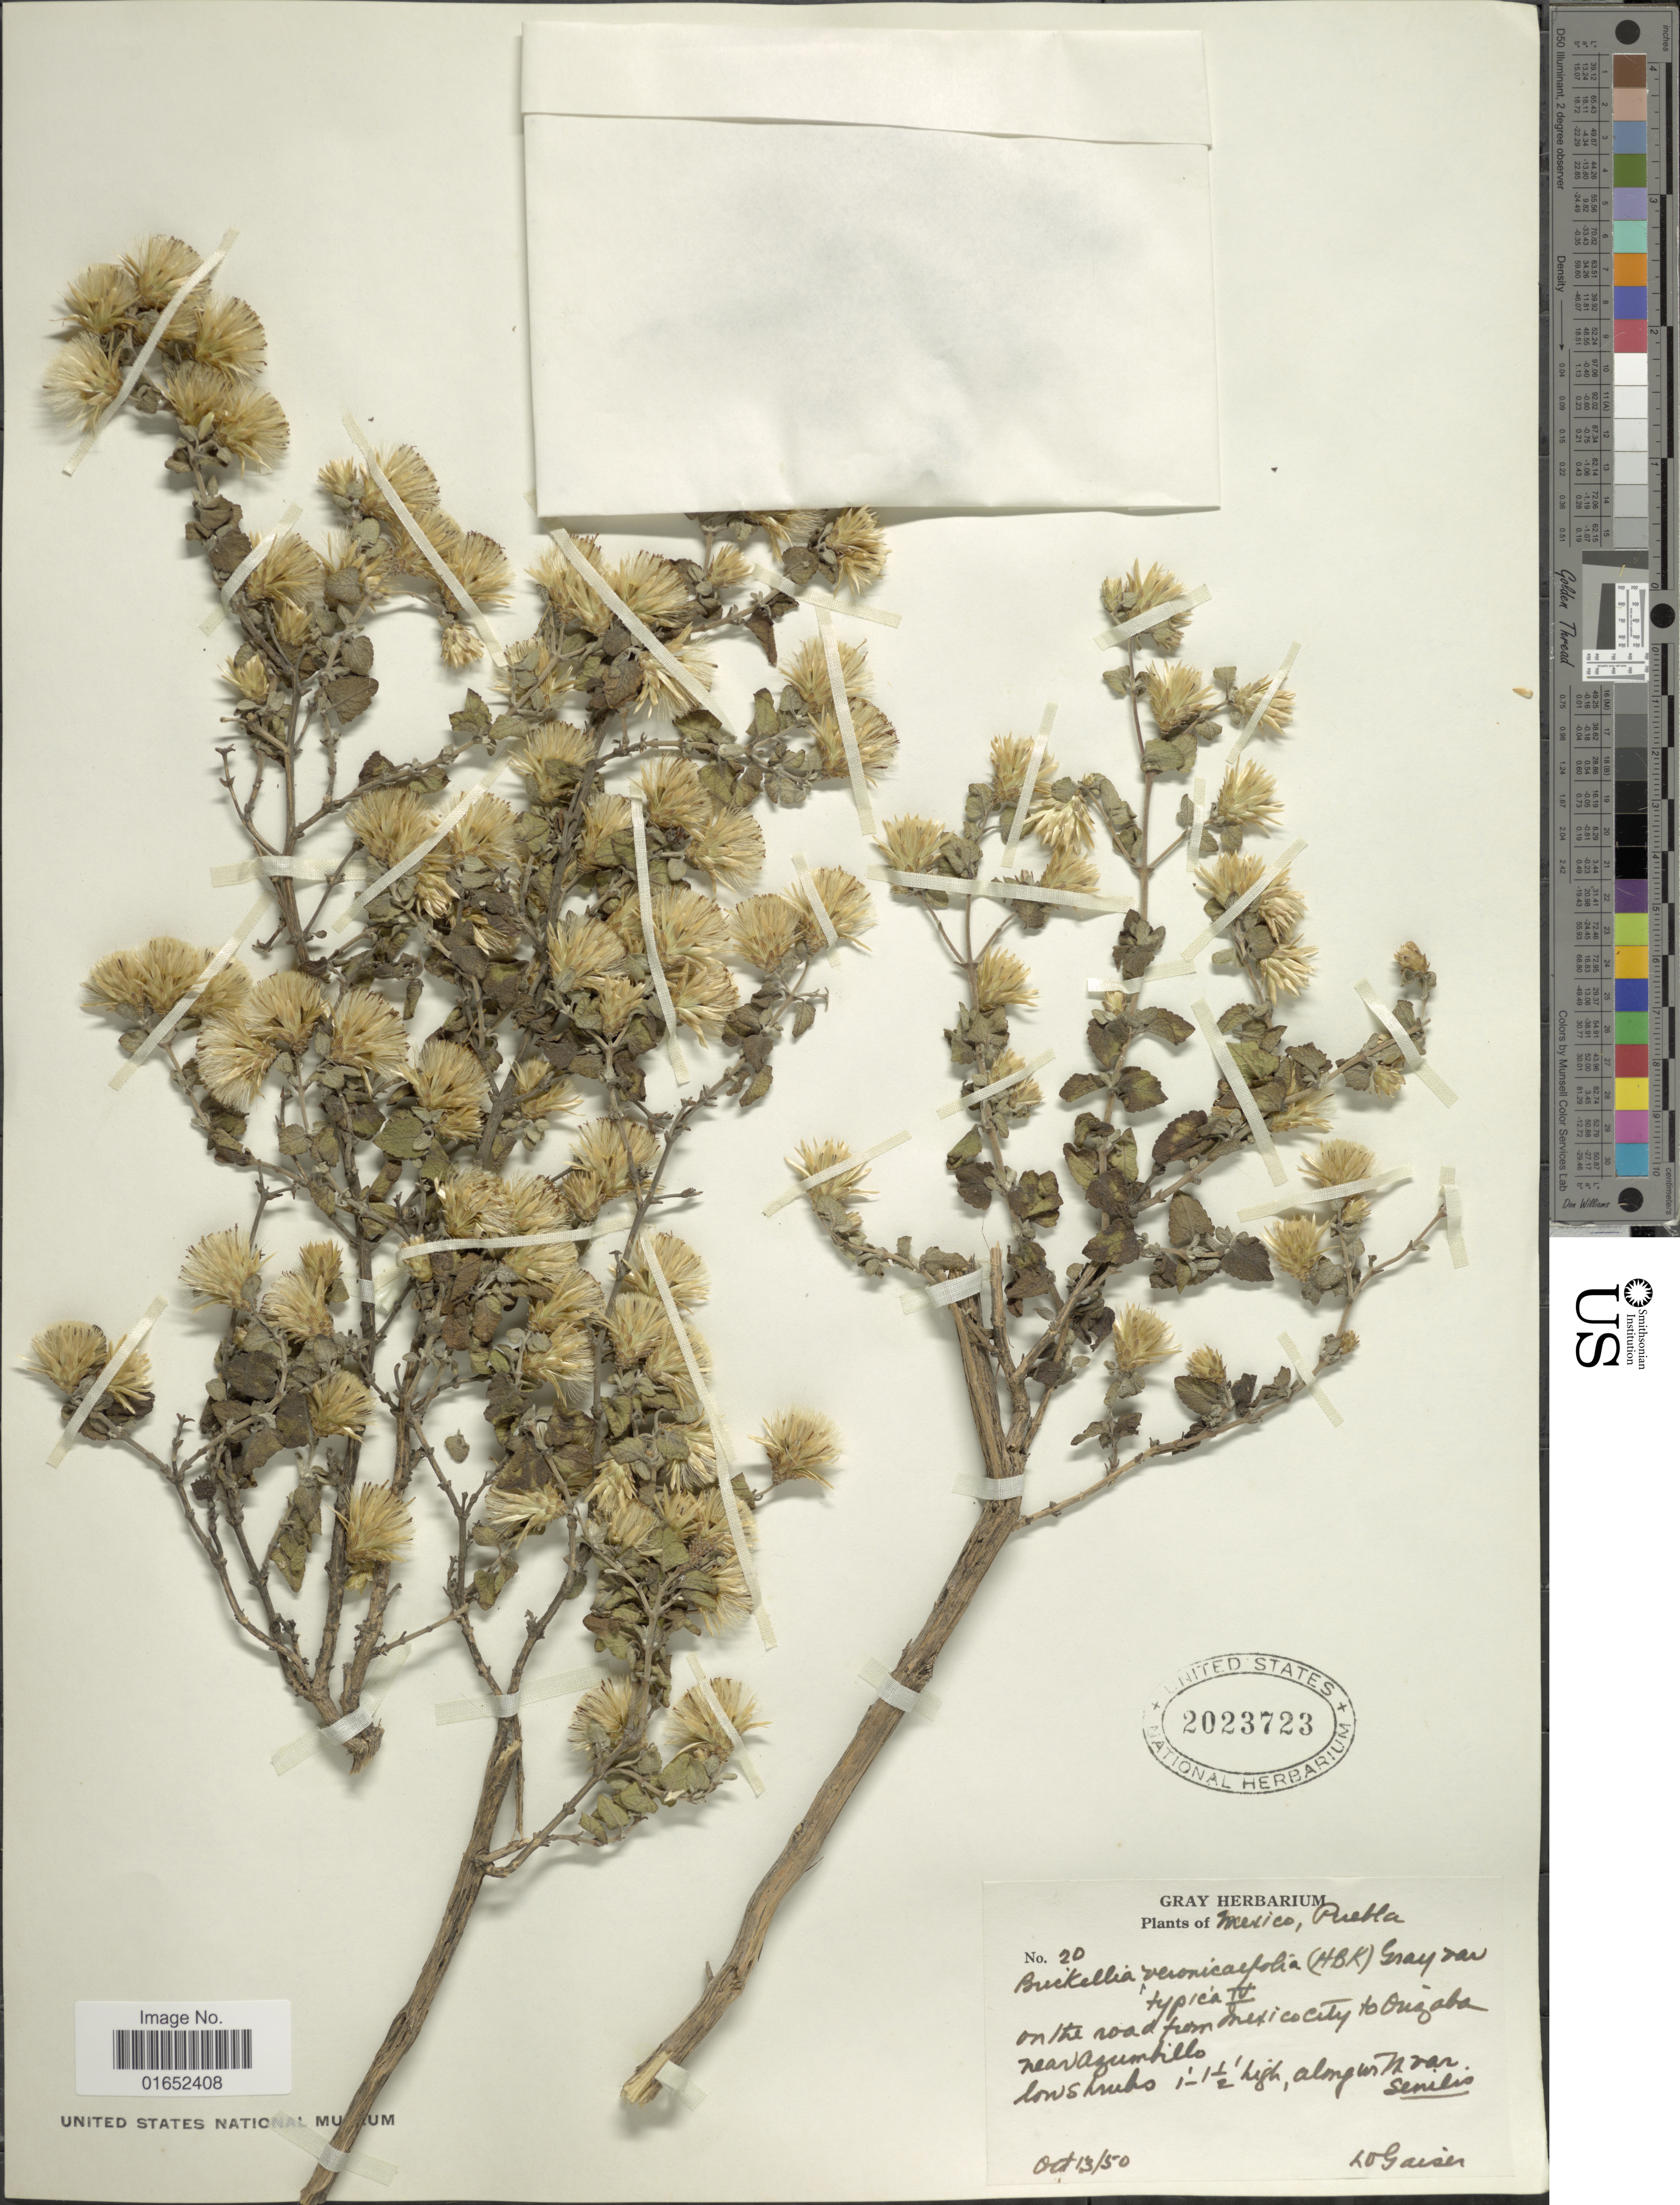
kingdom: Plantae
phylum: Tracheophyta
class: Magnoliopsida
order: Asterales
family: Asteraceae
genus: Brickellia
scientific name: Brickellia veronicaefolia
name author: (Kunth) A. Gray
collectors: L. Gaiser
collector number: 20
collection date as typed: Transcribed d/m/y: 11/10/50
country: Mexico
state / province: Puebla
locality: On the road from Mexico City to Orizaba near Azumbillo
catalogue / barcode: US 2023723